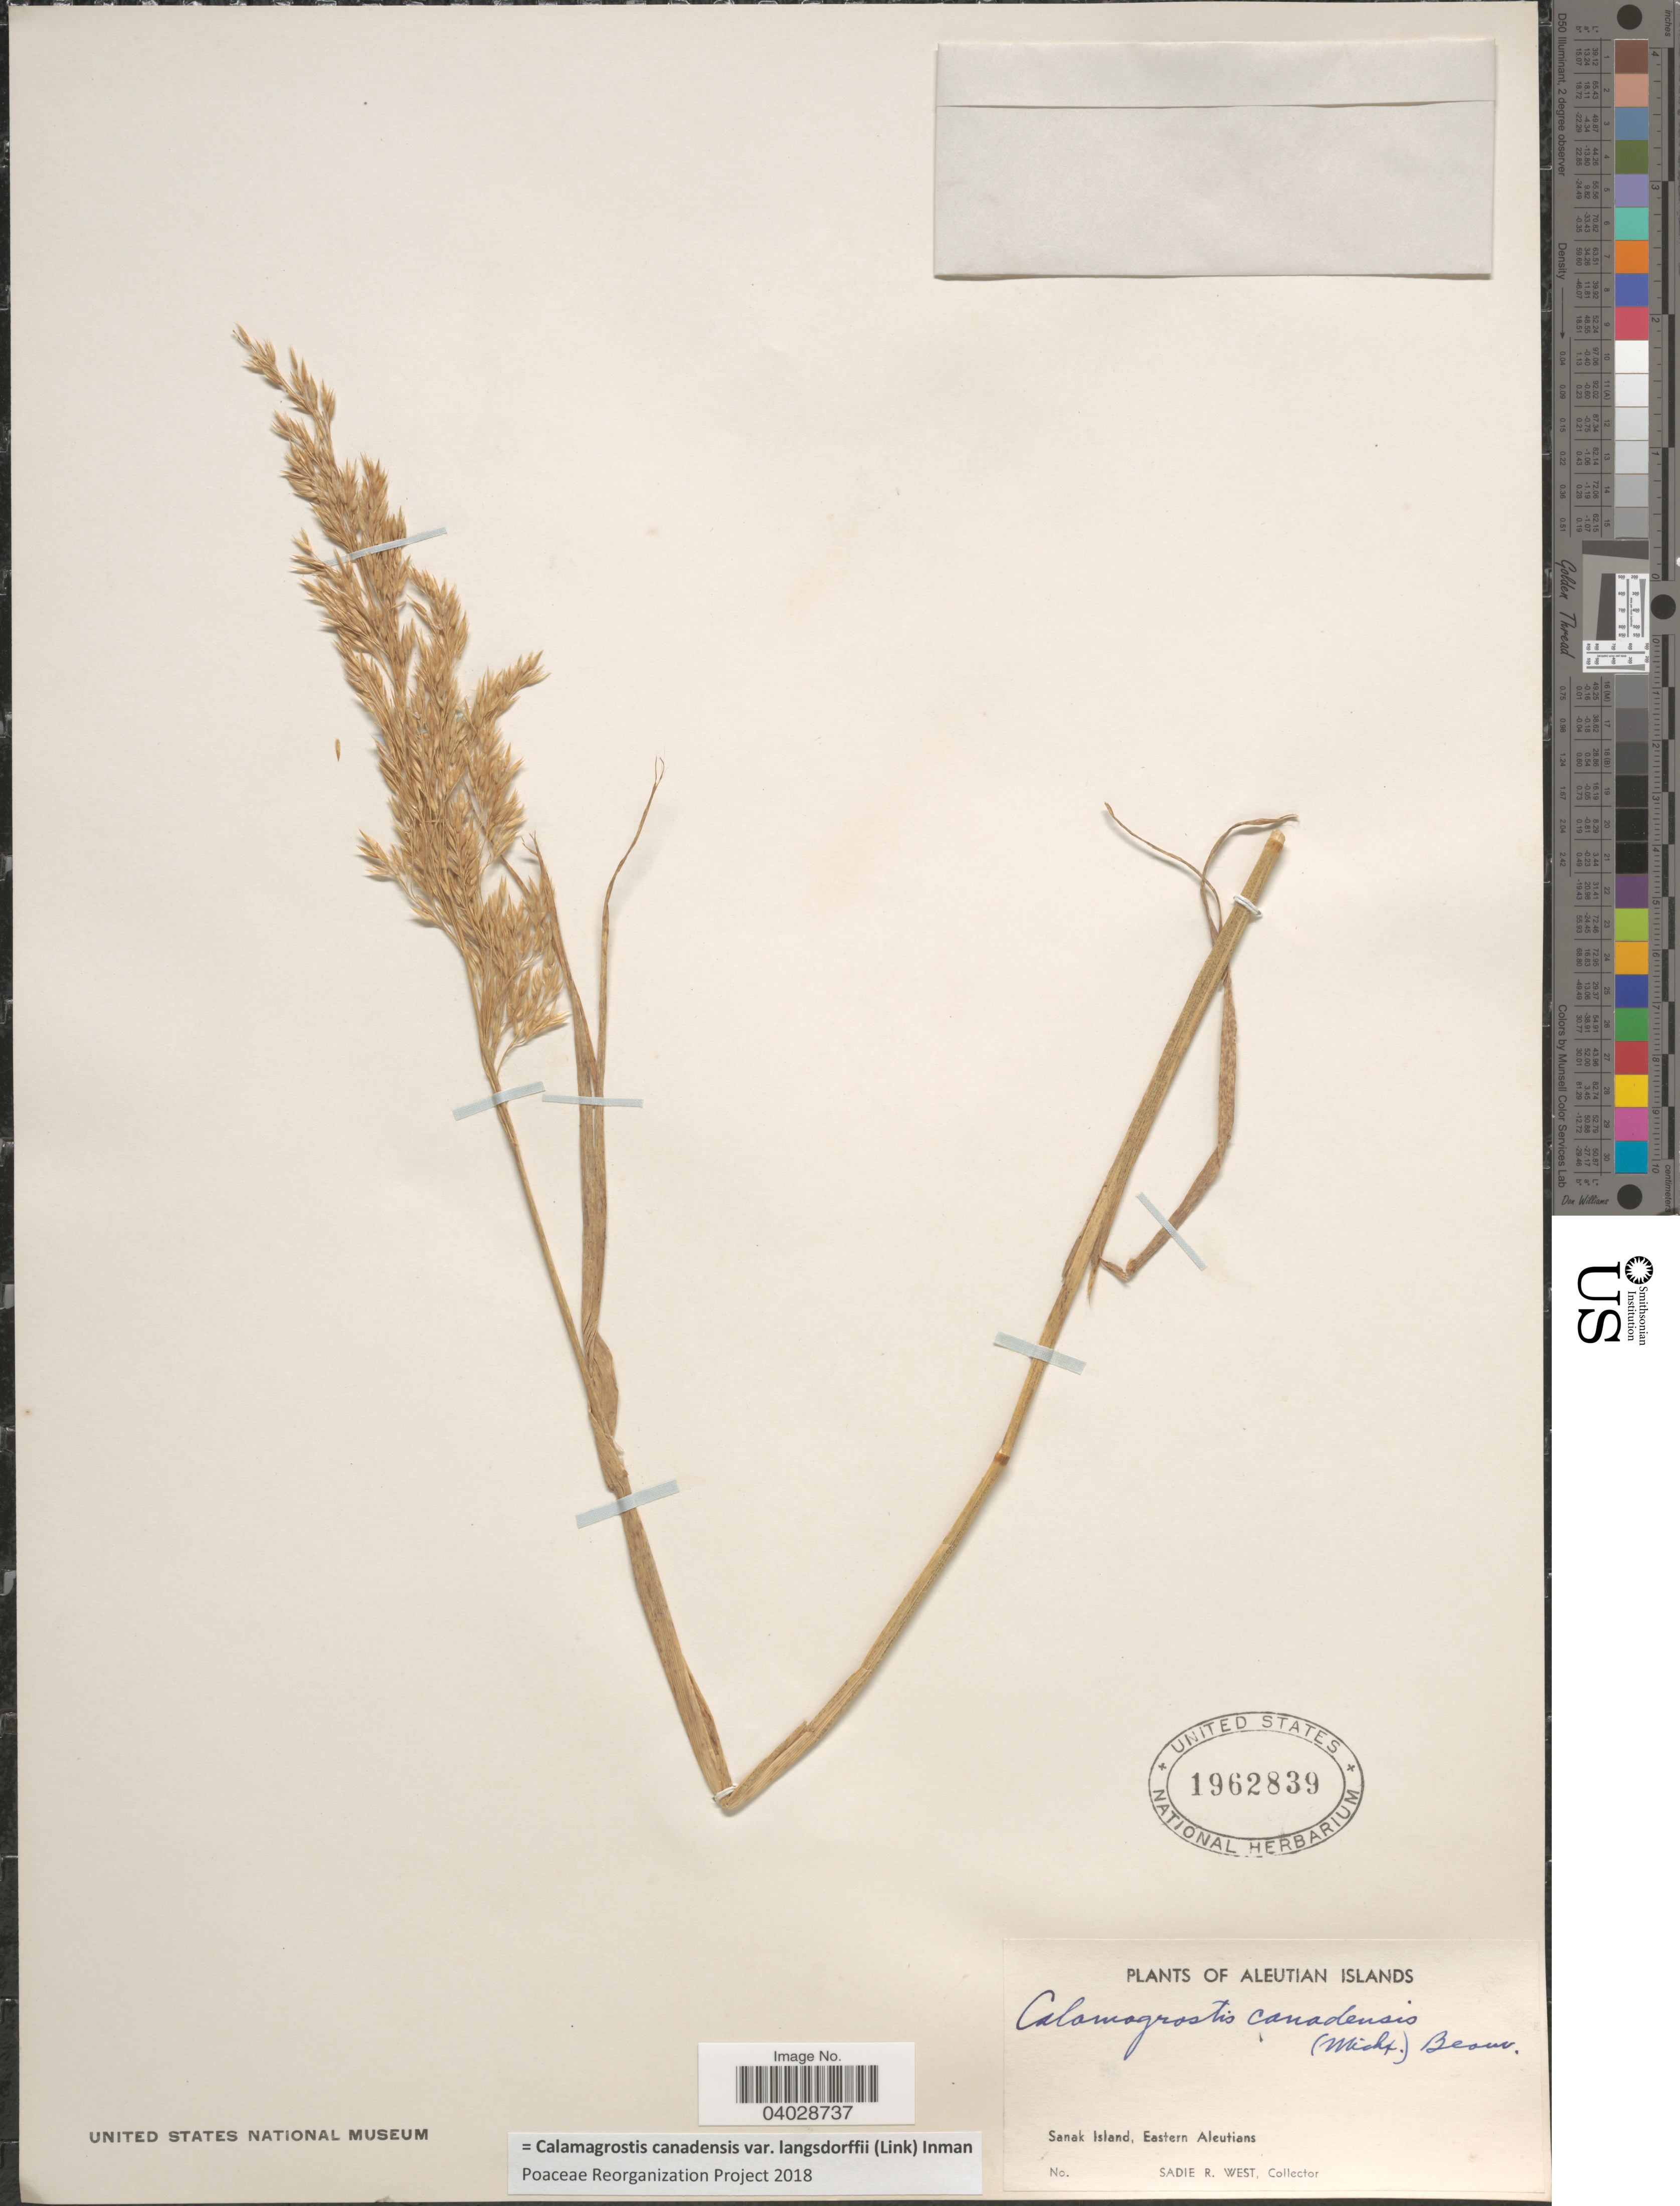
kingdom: Plantae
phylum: Tracheophyta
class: Liliopsida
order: Poales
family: Poaceae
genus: Calamagrostis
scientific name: Calamagrostis canadensis var. langsdorffii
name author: (Link) Inman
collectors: S. R. West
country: United States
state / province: Alaska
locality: Aleutian Islands. Sanak Island, Eastern Aleutians.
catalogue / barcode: US 1962839